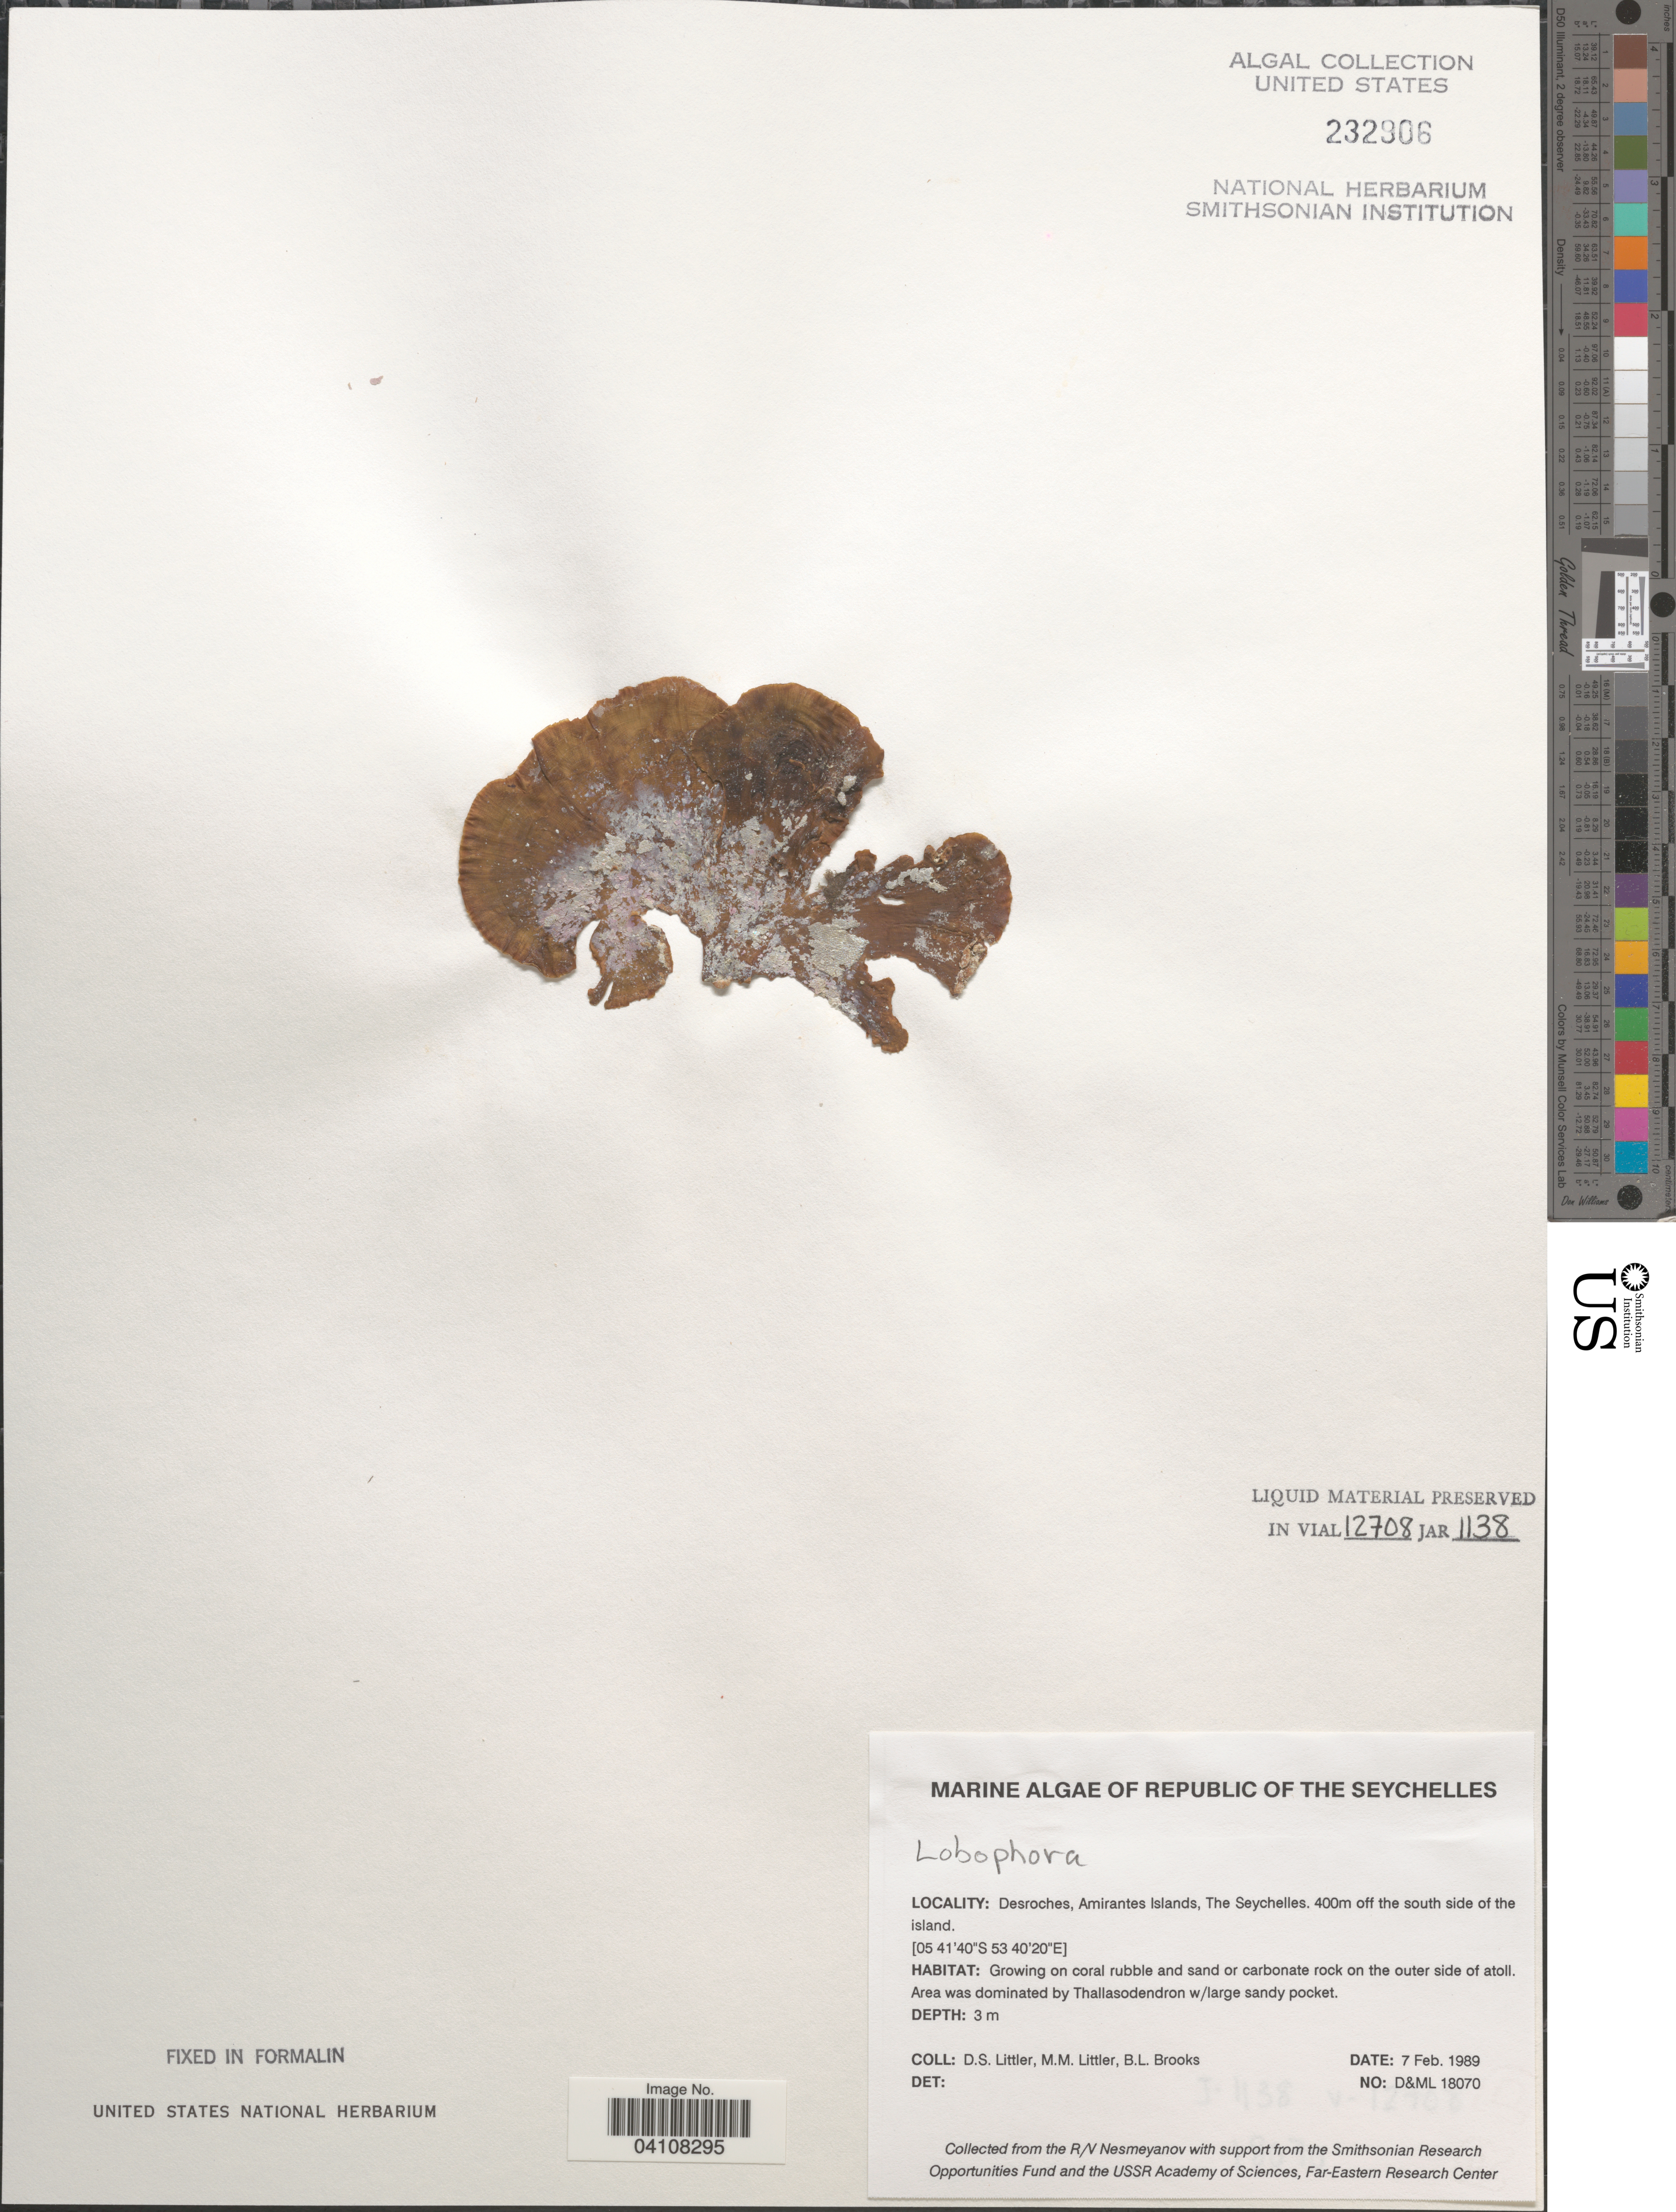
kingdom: Chromista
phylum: Ochrophyta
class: Phaeophyceae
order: Dictyotales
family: Dictyotaceae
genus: Lobophora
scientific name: Lobophora sp.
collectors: D. S. Littler & B. Brooks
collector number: D&ML18070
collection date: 1989-02-07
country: Seychelles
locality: Republic of The Seychelles. Desroches, Amirantes Islands. 400m off the south side of the island.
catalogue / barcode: US 232906